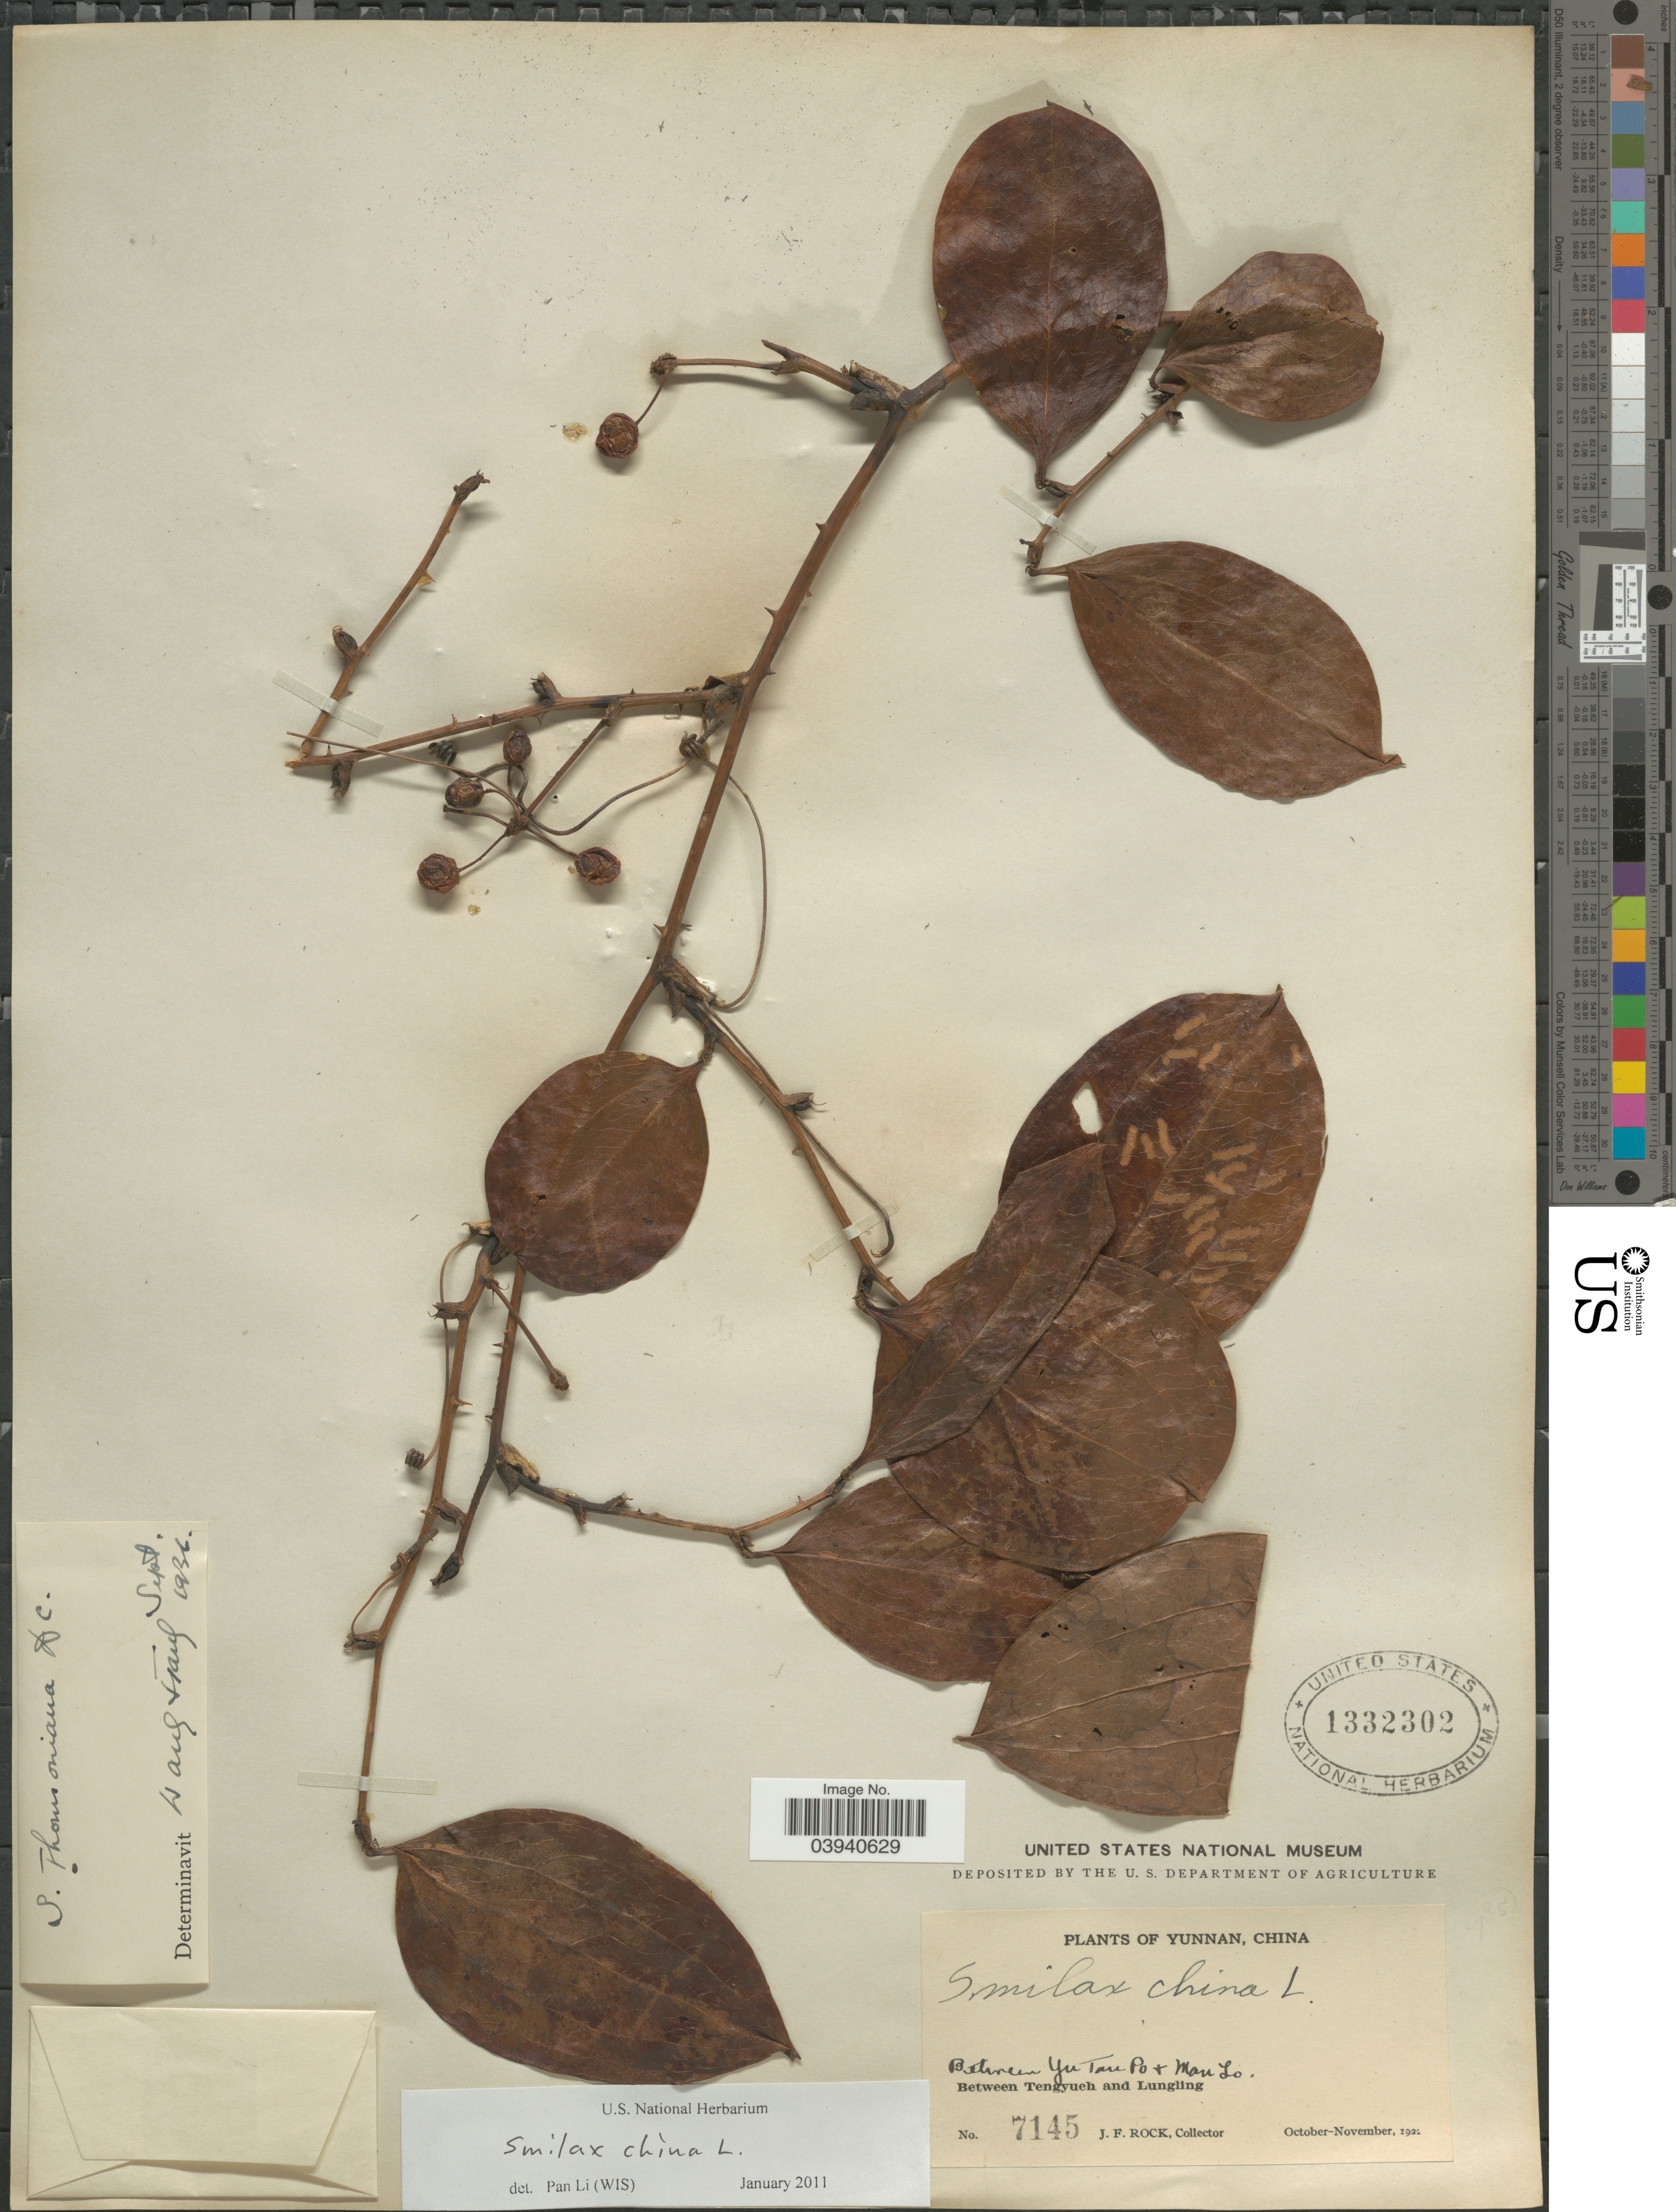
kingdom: Plantae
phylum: Tracheophyta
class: Liliopsida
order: Liliales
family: Smilacaceae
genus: Smilax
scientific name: Smilax china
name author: L.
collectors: J. Rock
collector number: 7145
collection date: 1922-10/1922-11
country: China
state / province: Yunnan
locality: Between Yu Tau Po & Mau Lo. Between Tengyueh and Lungling.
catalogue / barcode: US 1332302